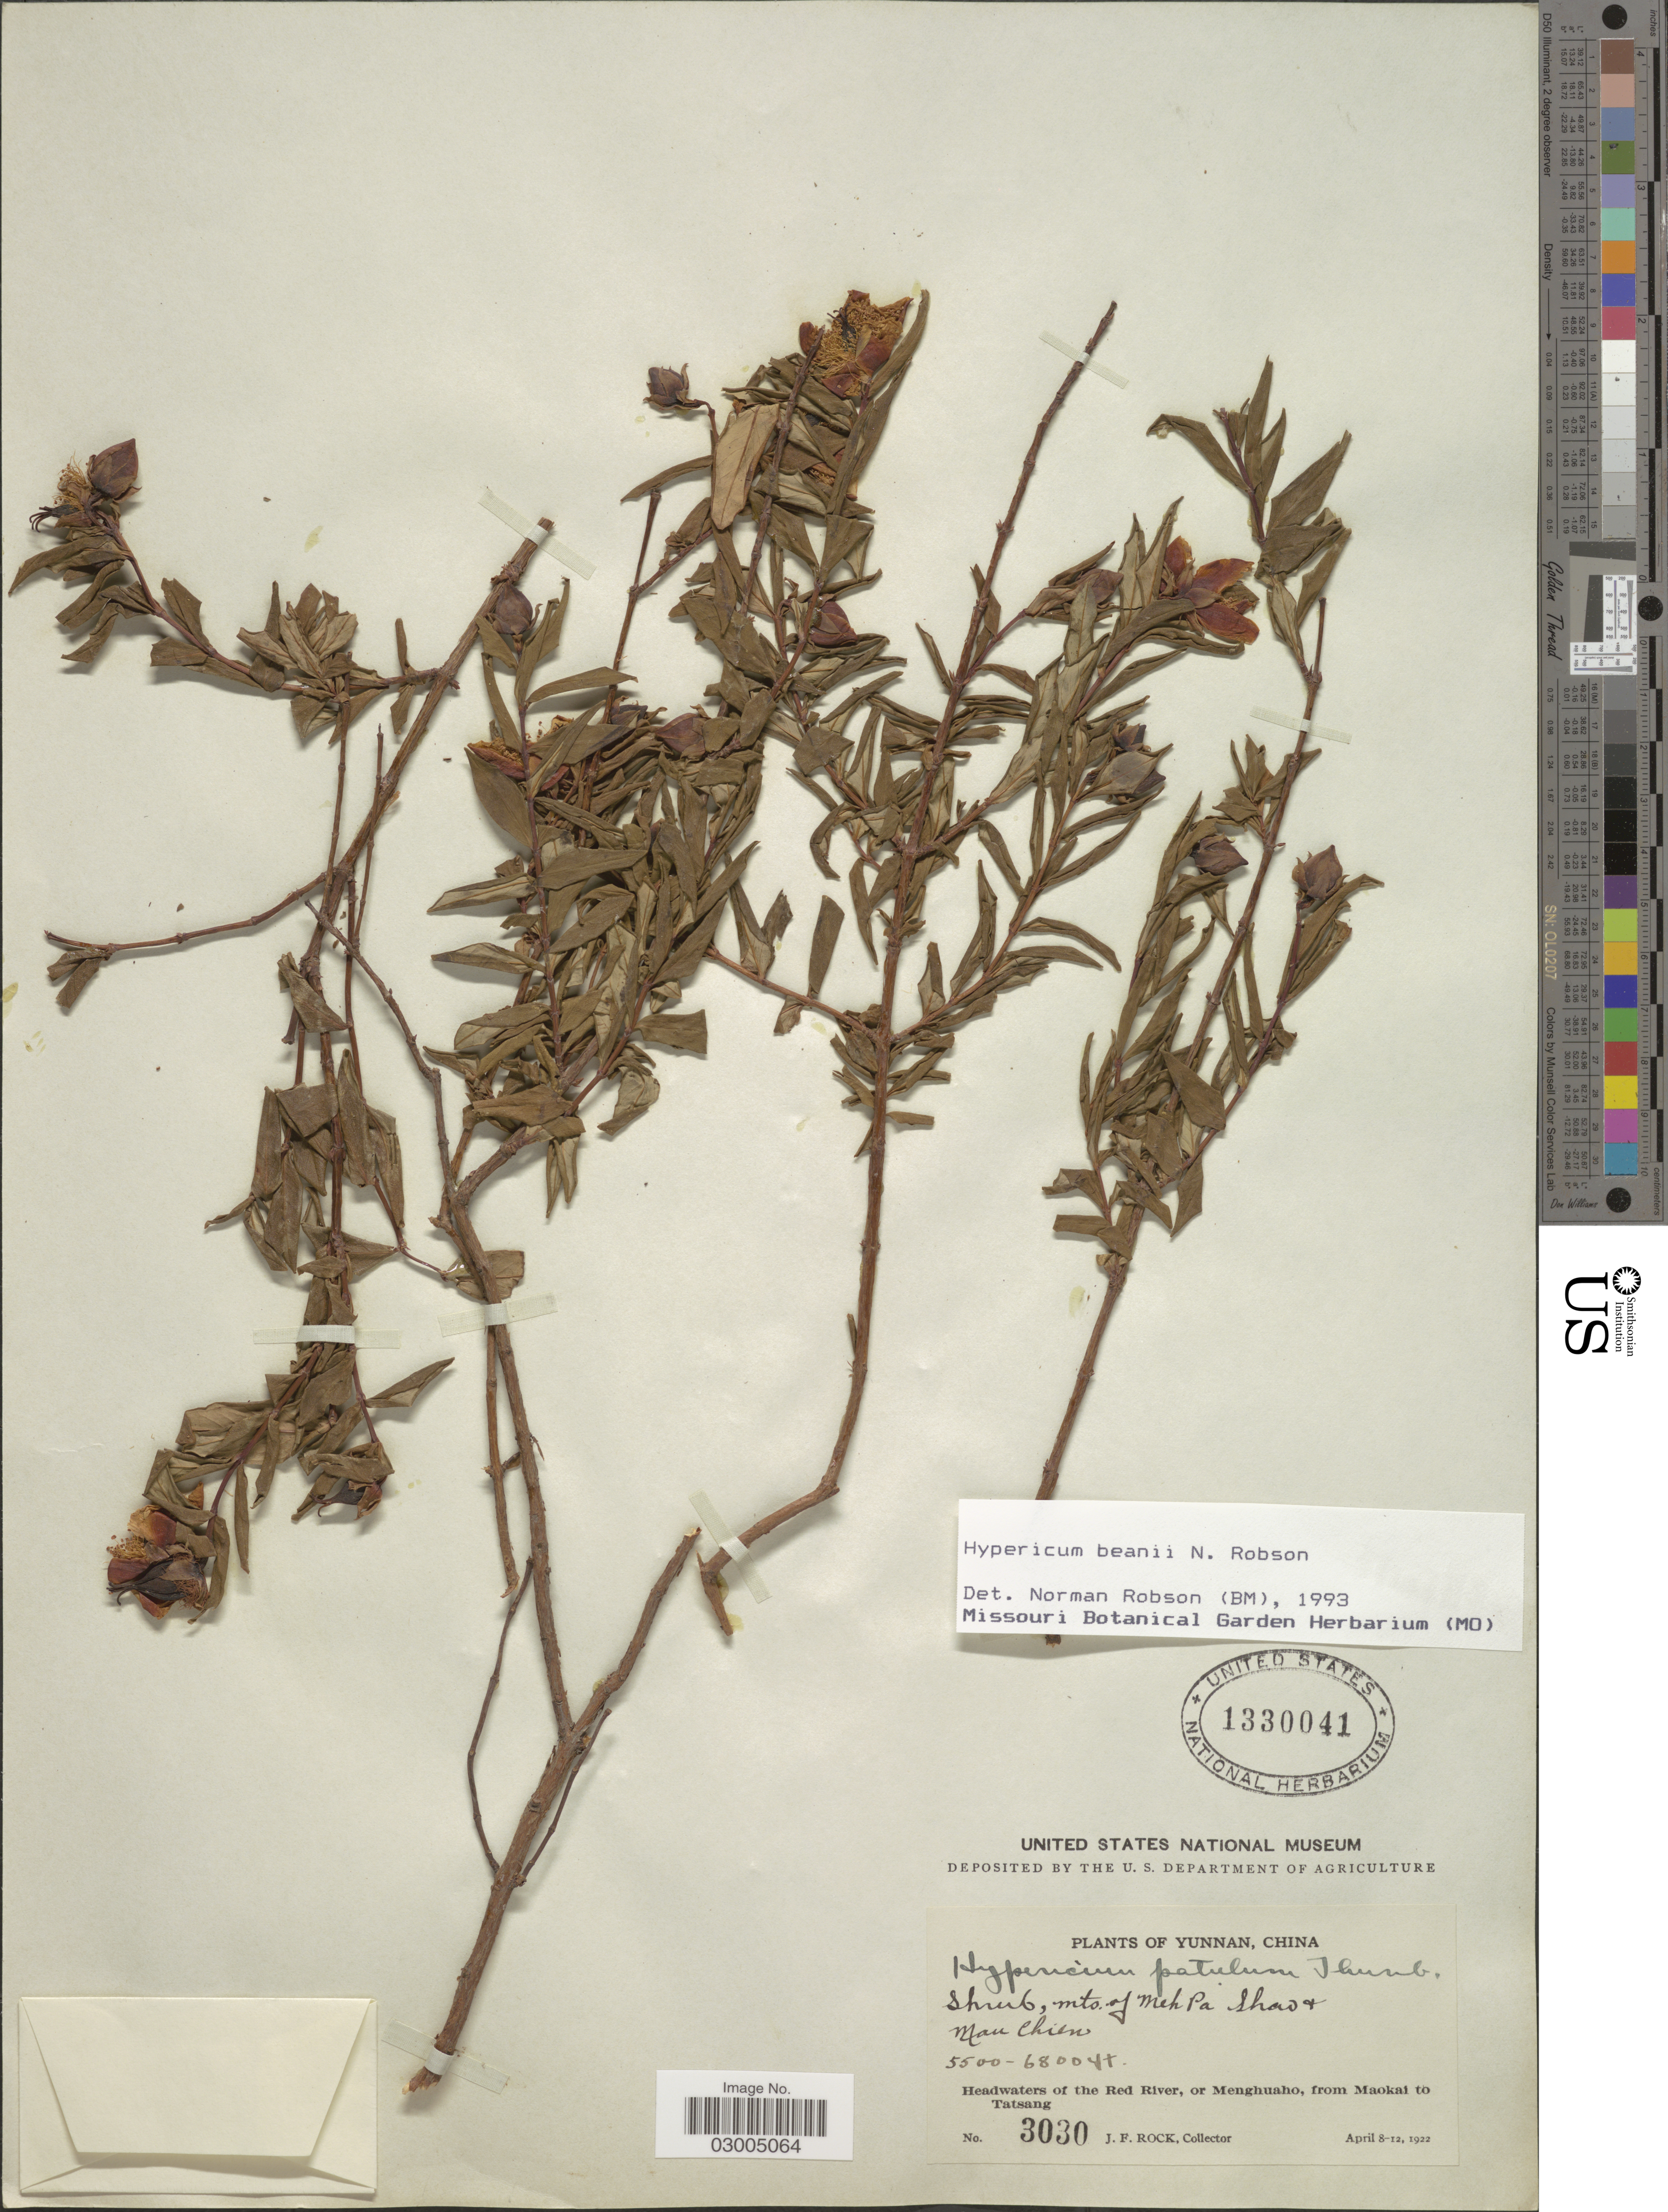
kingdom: Plantae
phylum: Tracheophyta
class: Magnoliopsida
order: Malpighiales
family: Hypericaceae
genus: Hypericum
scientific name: Hypericum beanii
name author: N. Robson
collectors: J. Rock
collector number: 3030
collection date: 1922-04-08/1922-04-12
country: China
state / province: Yunnan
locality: Mts. of Meh Pa Shao + Mau Chien. Headwaters of the Red River, or Menghuaho, from Maokai to Tatsang.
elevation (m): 1676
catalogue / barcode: US 1330041